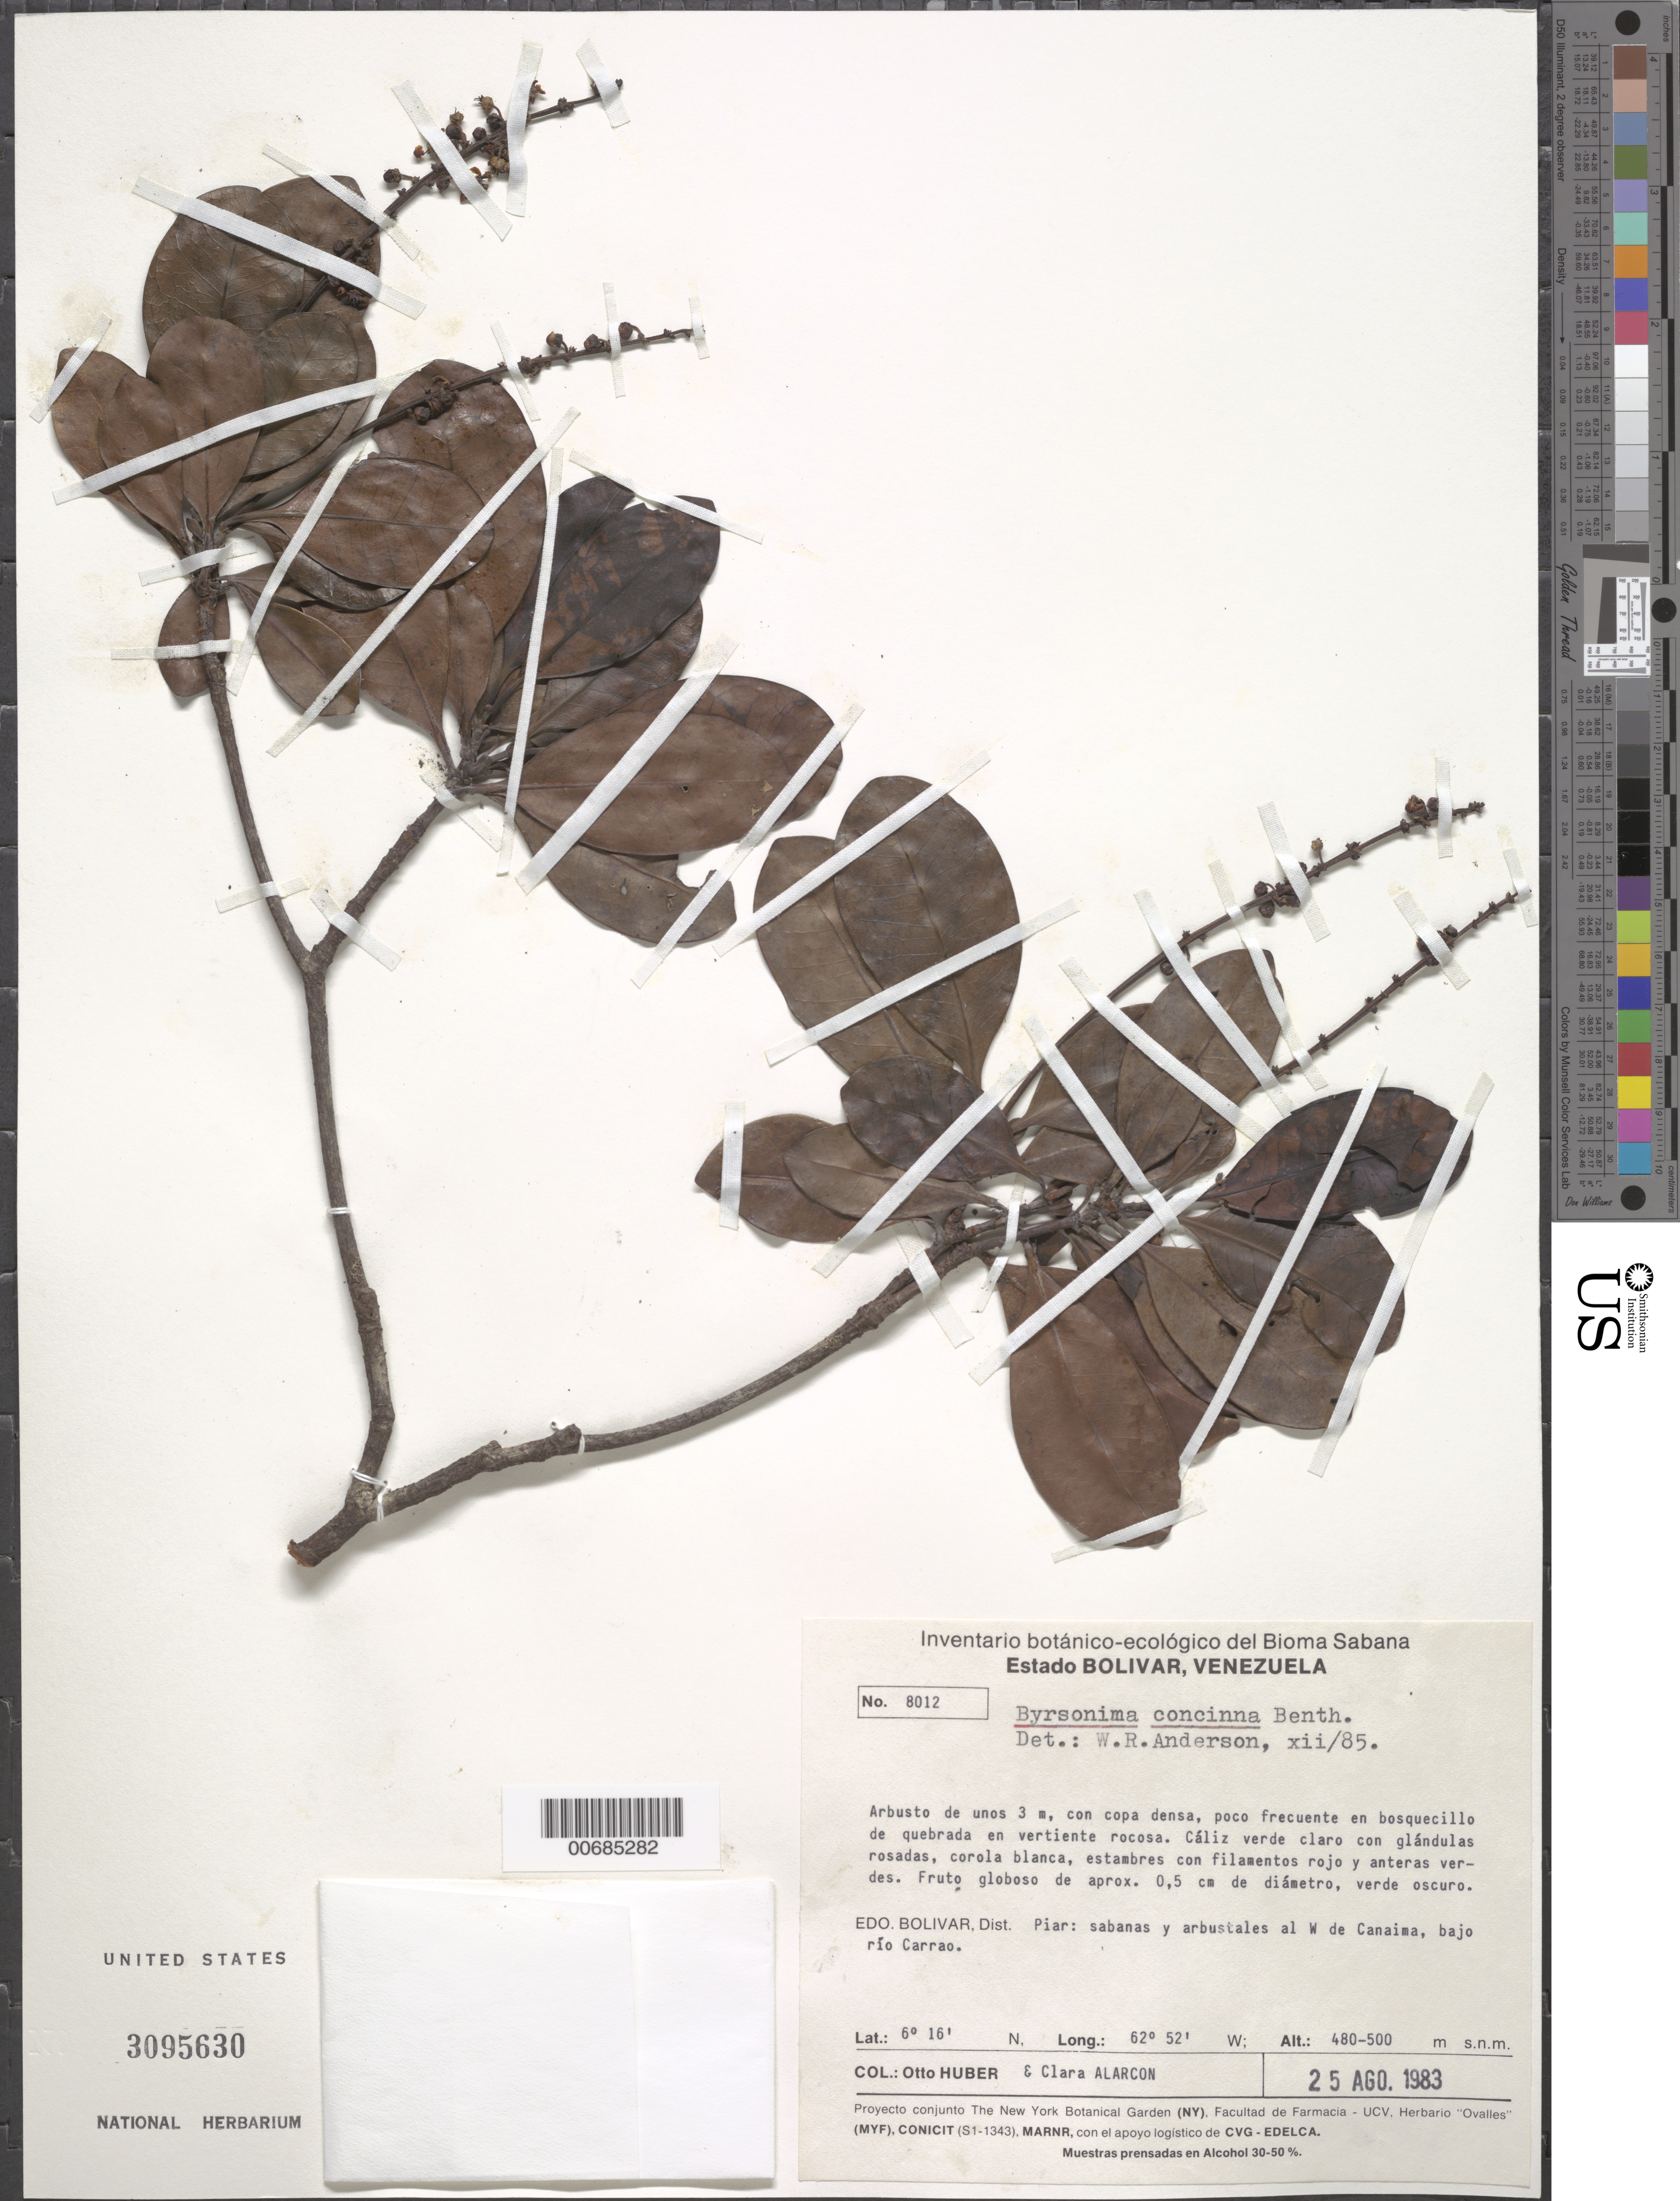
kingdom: Plantae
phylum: Tracheophyta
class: Magnoliopsida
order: Malpighiales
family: Malpighiaceae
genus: Byrsonima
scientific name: Byrsonima concinna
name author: Benth.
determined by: Anderson, W. R., (MICH), University of Michigan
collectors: O. Huber & C. Alarcon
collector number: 8012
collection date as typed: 25-Aug-83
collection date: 1983-08-25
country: Venezuela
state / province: Bolívar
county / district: Piar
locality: Canaima, W of, Río Carrao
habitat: Bosquecillo de quebrada en vertiente rocosa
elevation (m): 480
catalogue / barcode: US 3095630